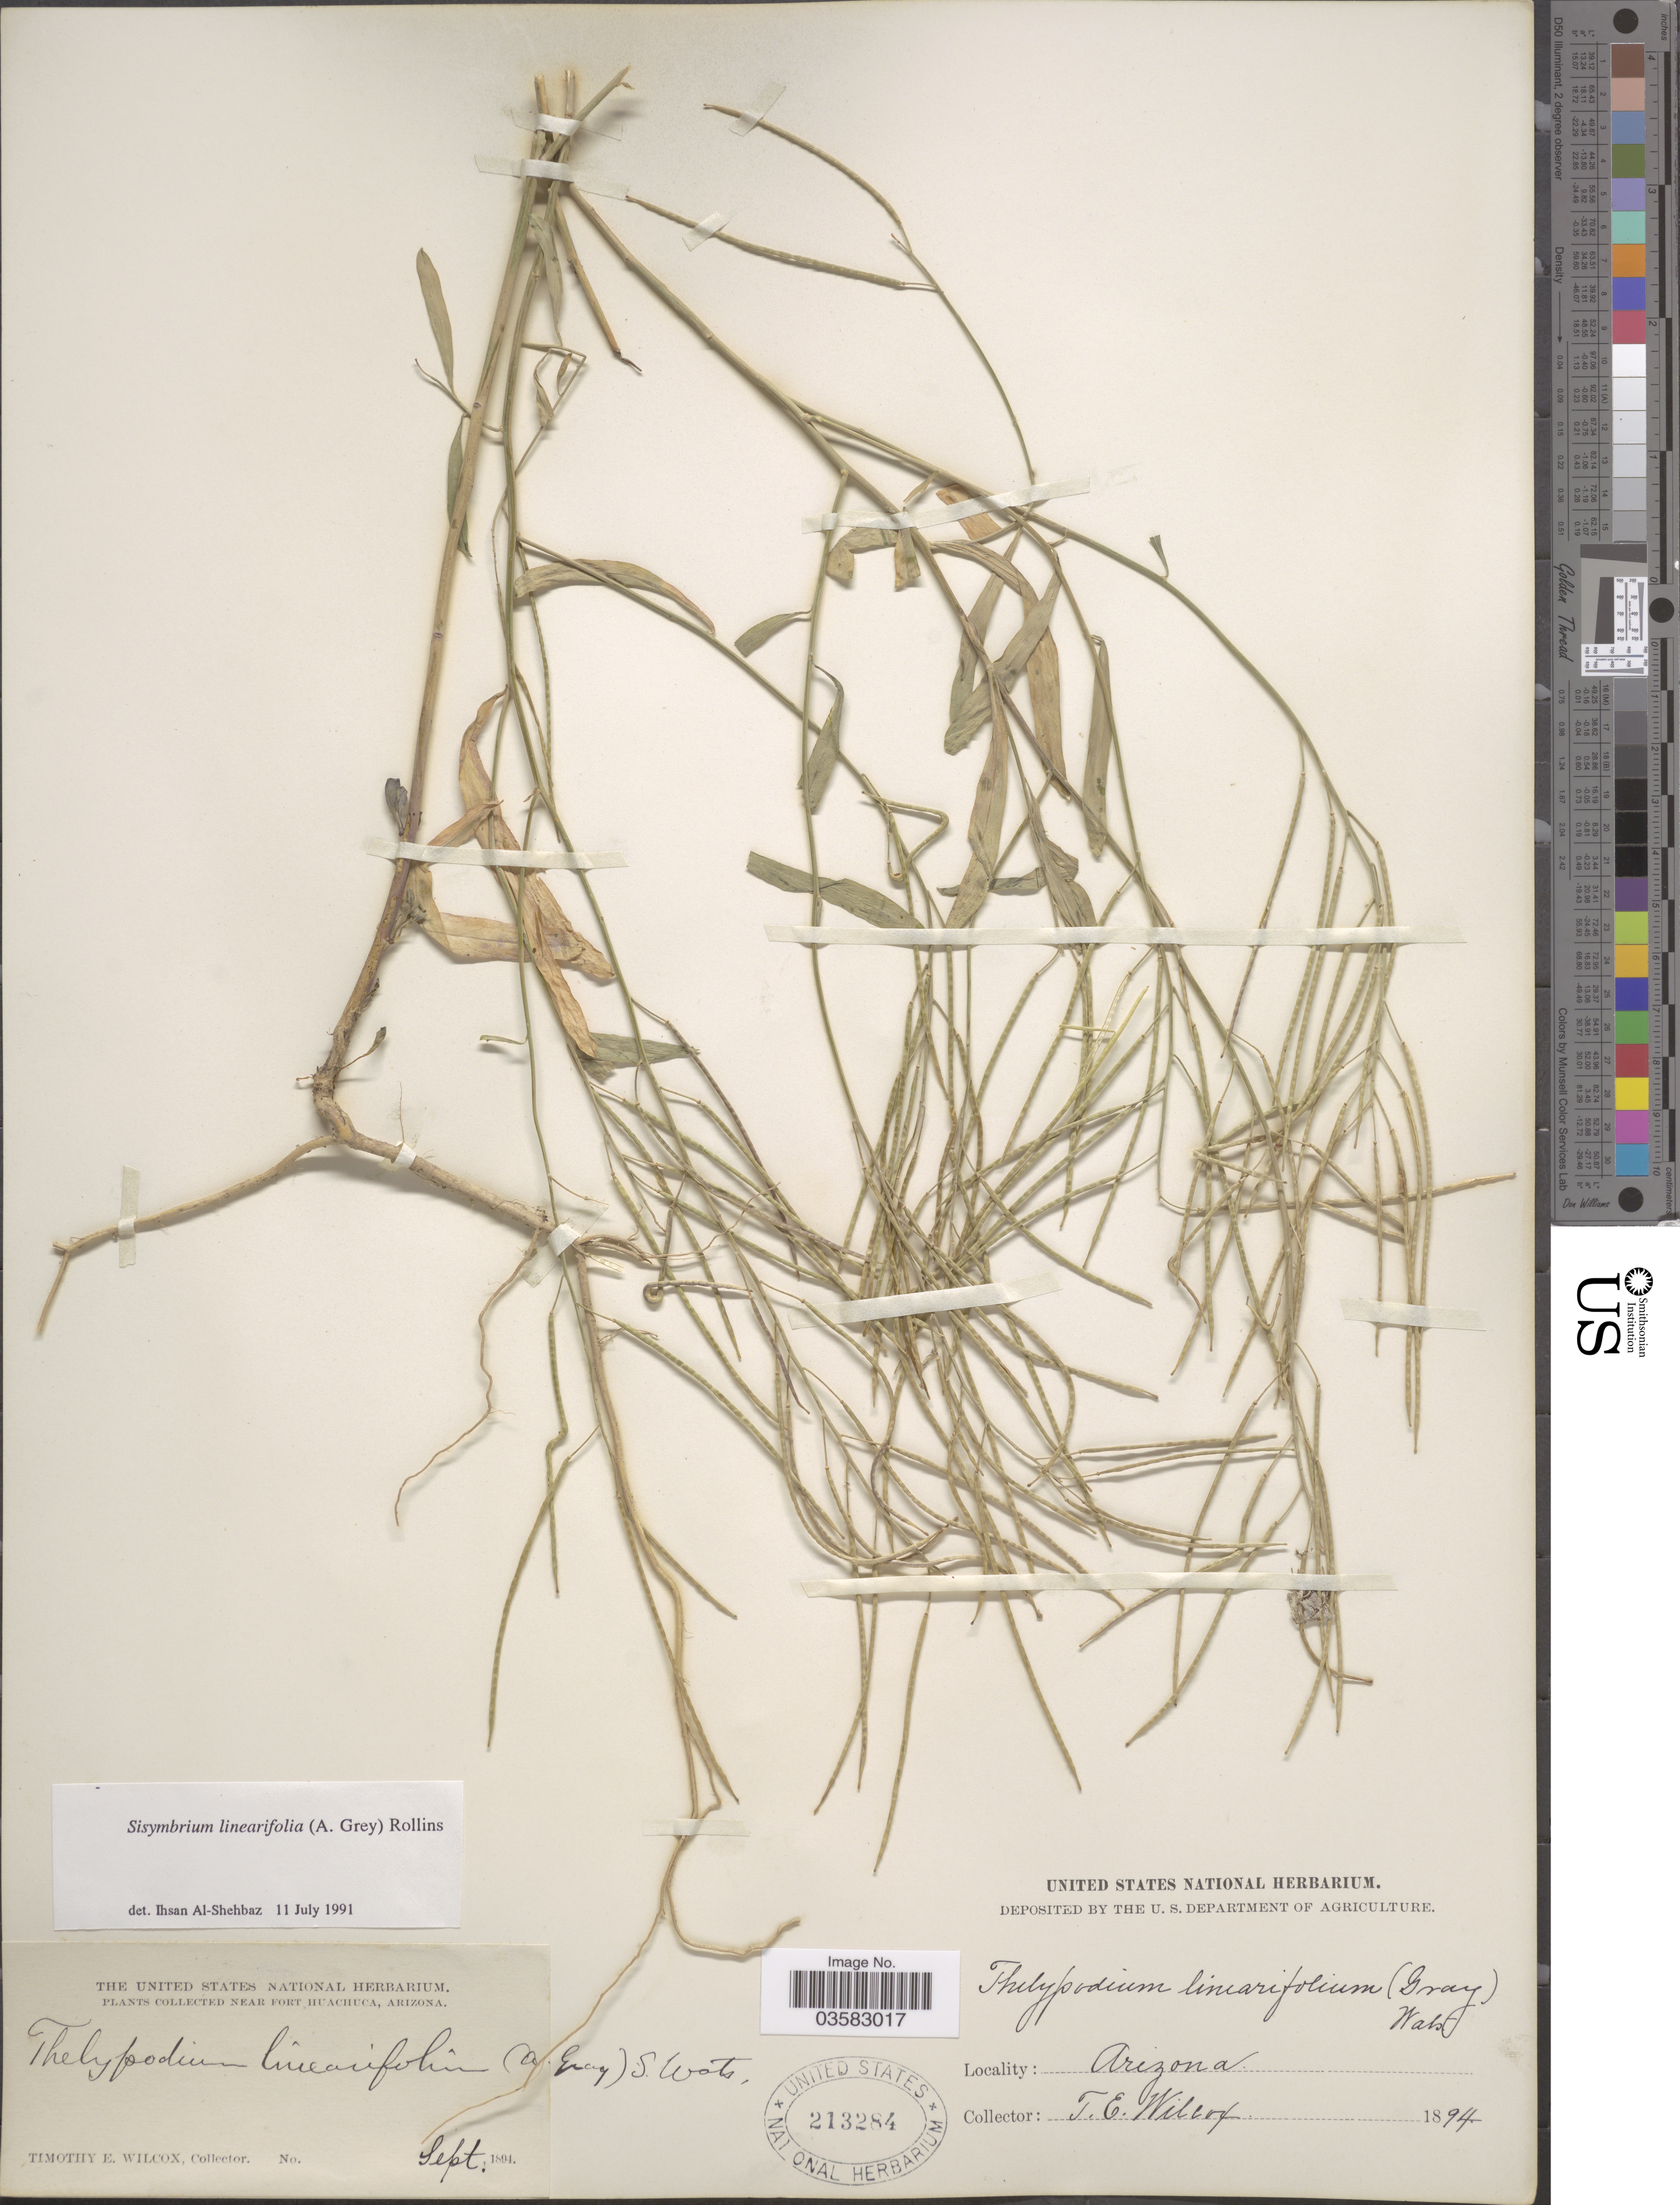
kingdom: Plantae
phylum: Tracheophyta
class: Magnoliopsida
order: Brassicales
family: Brassicaceae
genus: Sisymbrium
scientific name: Sisymbrium linearifolium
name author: (A. Gray) Payson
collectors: T. E. Wilcox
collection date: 1894-09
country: United States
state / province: Arizona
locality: Near Fort Huachuca.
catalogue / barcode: US 213284